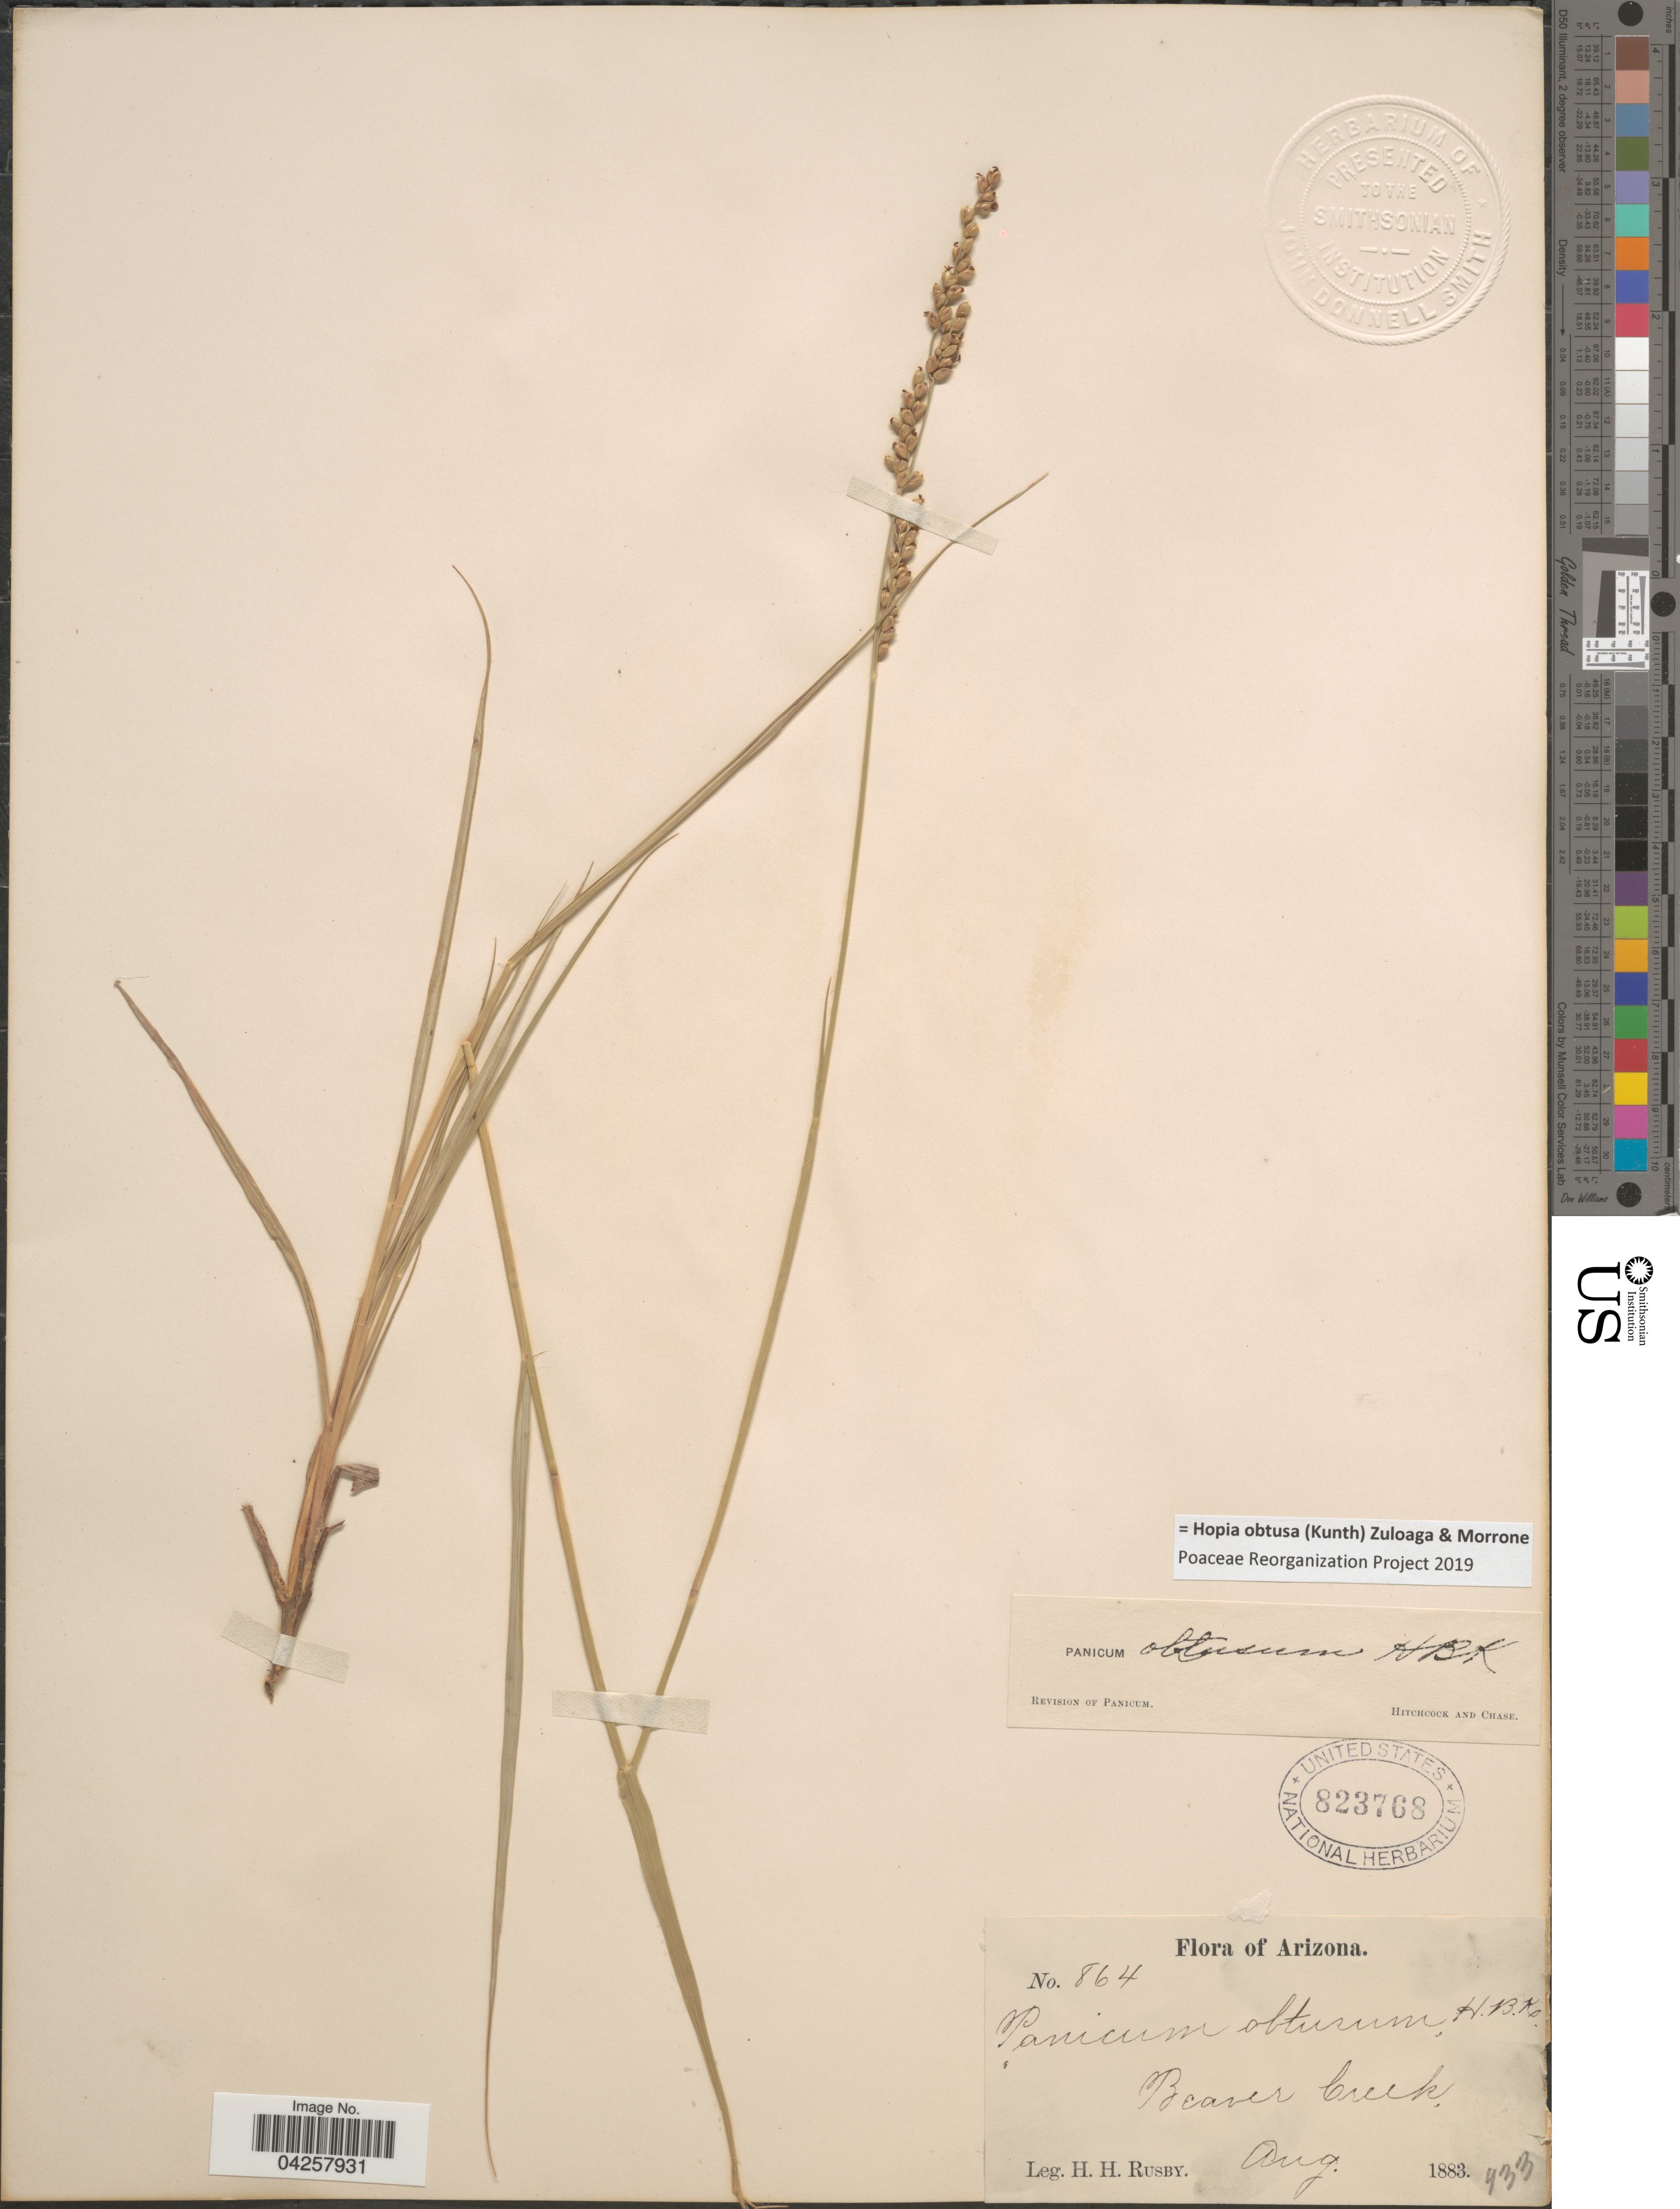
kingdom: Plantae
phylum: Tracheophyta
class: Liliopsida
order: Poales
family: Poaceae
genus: Hopia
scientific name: Hopia obtusa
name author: (Kunth) Zuloaga & Morrone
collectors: H. H. Rusby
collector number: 864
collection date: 1883-08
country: United States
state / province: Arizona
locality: Beaver Creek.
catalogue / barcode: US 823768